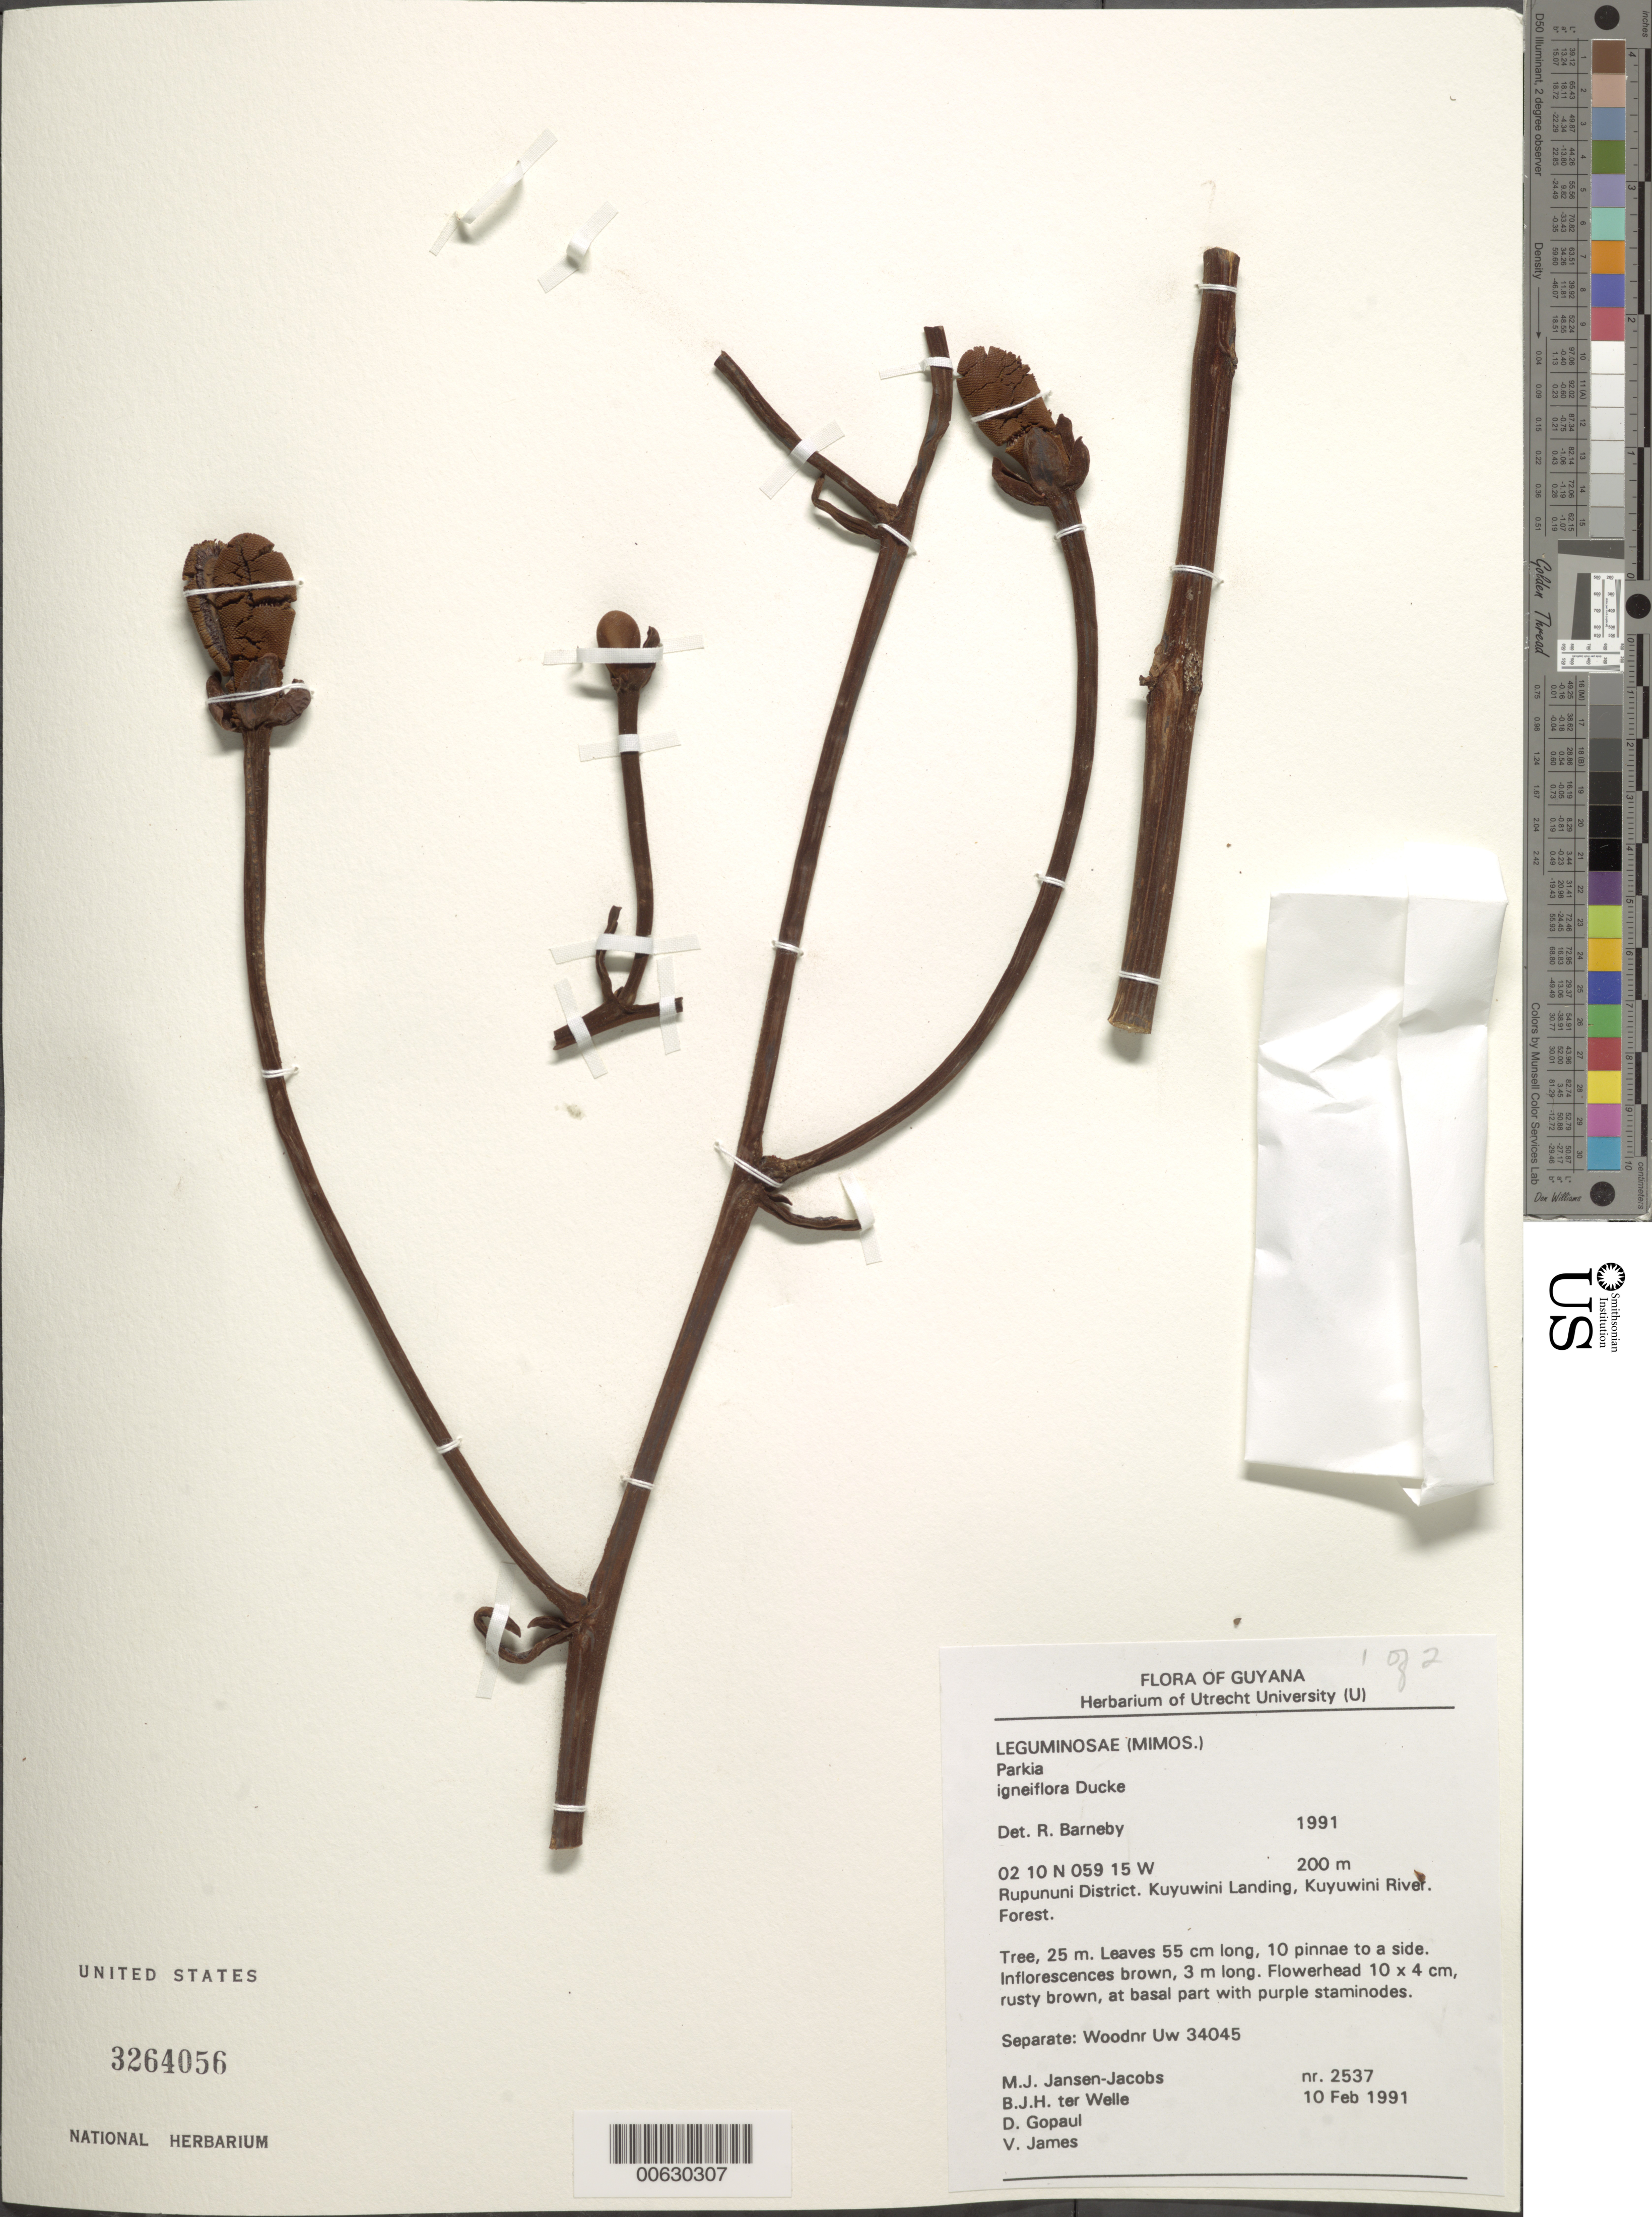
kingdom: Plantae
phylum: Tracheophyta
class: Magnoliopsida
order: Fabales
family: Fabaceae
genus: Parkia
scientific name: Parkia igneiflora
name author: Ducke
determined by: Barneby, Rupert C., (NY)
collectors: M. J. Jansen-Jacobs, B. Welle, D. Gopaul & V. James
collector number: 2537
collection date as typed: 10-Feb-91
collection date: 1991-02-10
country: Guyana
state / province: U. Takutu-U. Essequibo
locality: Kuyuwini Landing, Kuyuwini River, Rupununi District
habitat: Forest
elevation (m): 200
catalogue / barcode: US 3264056